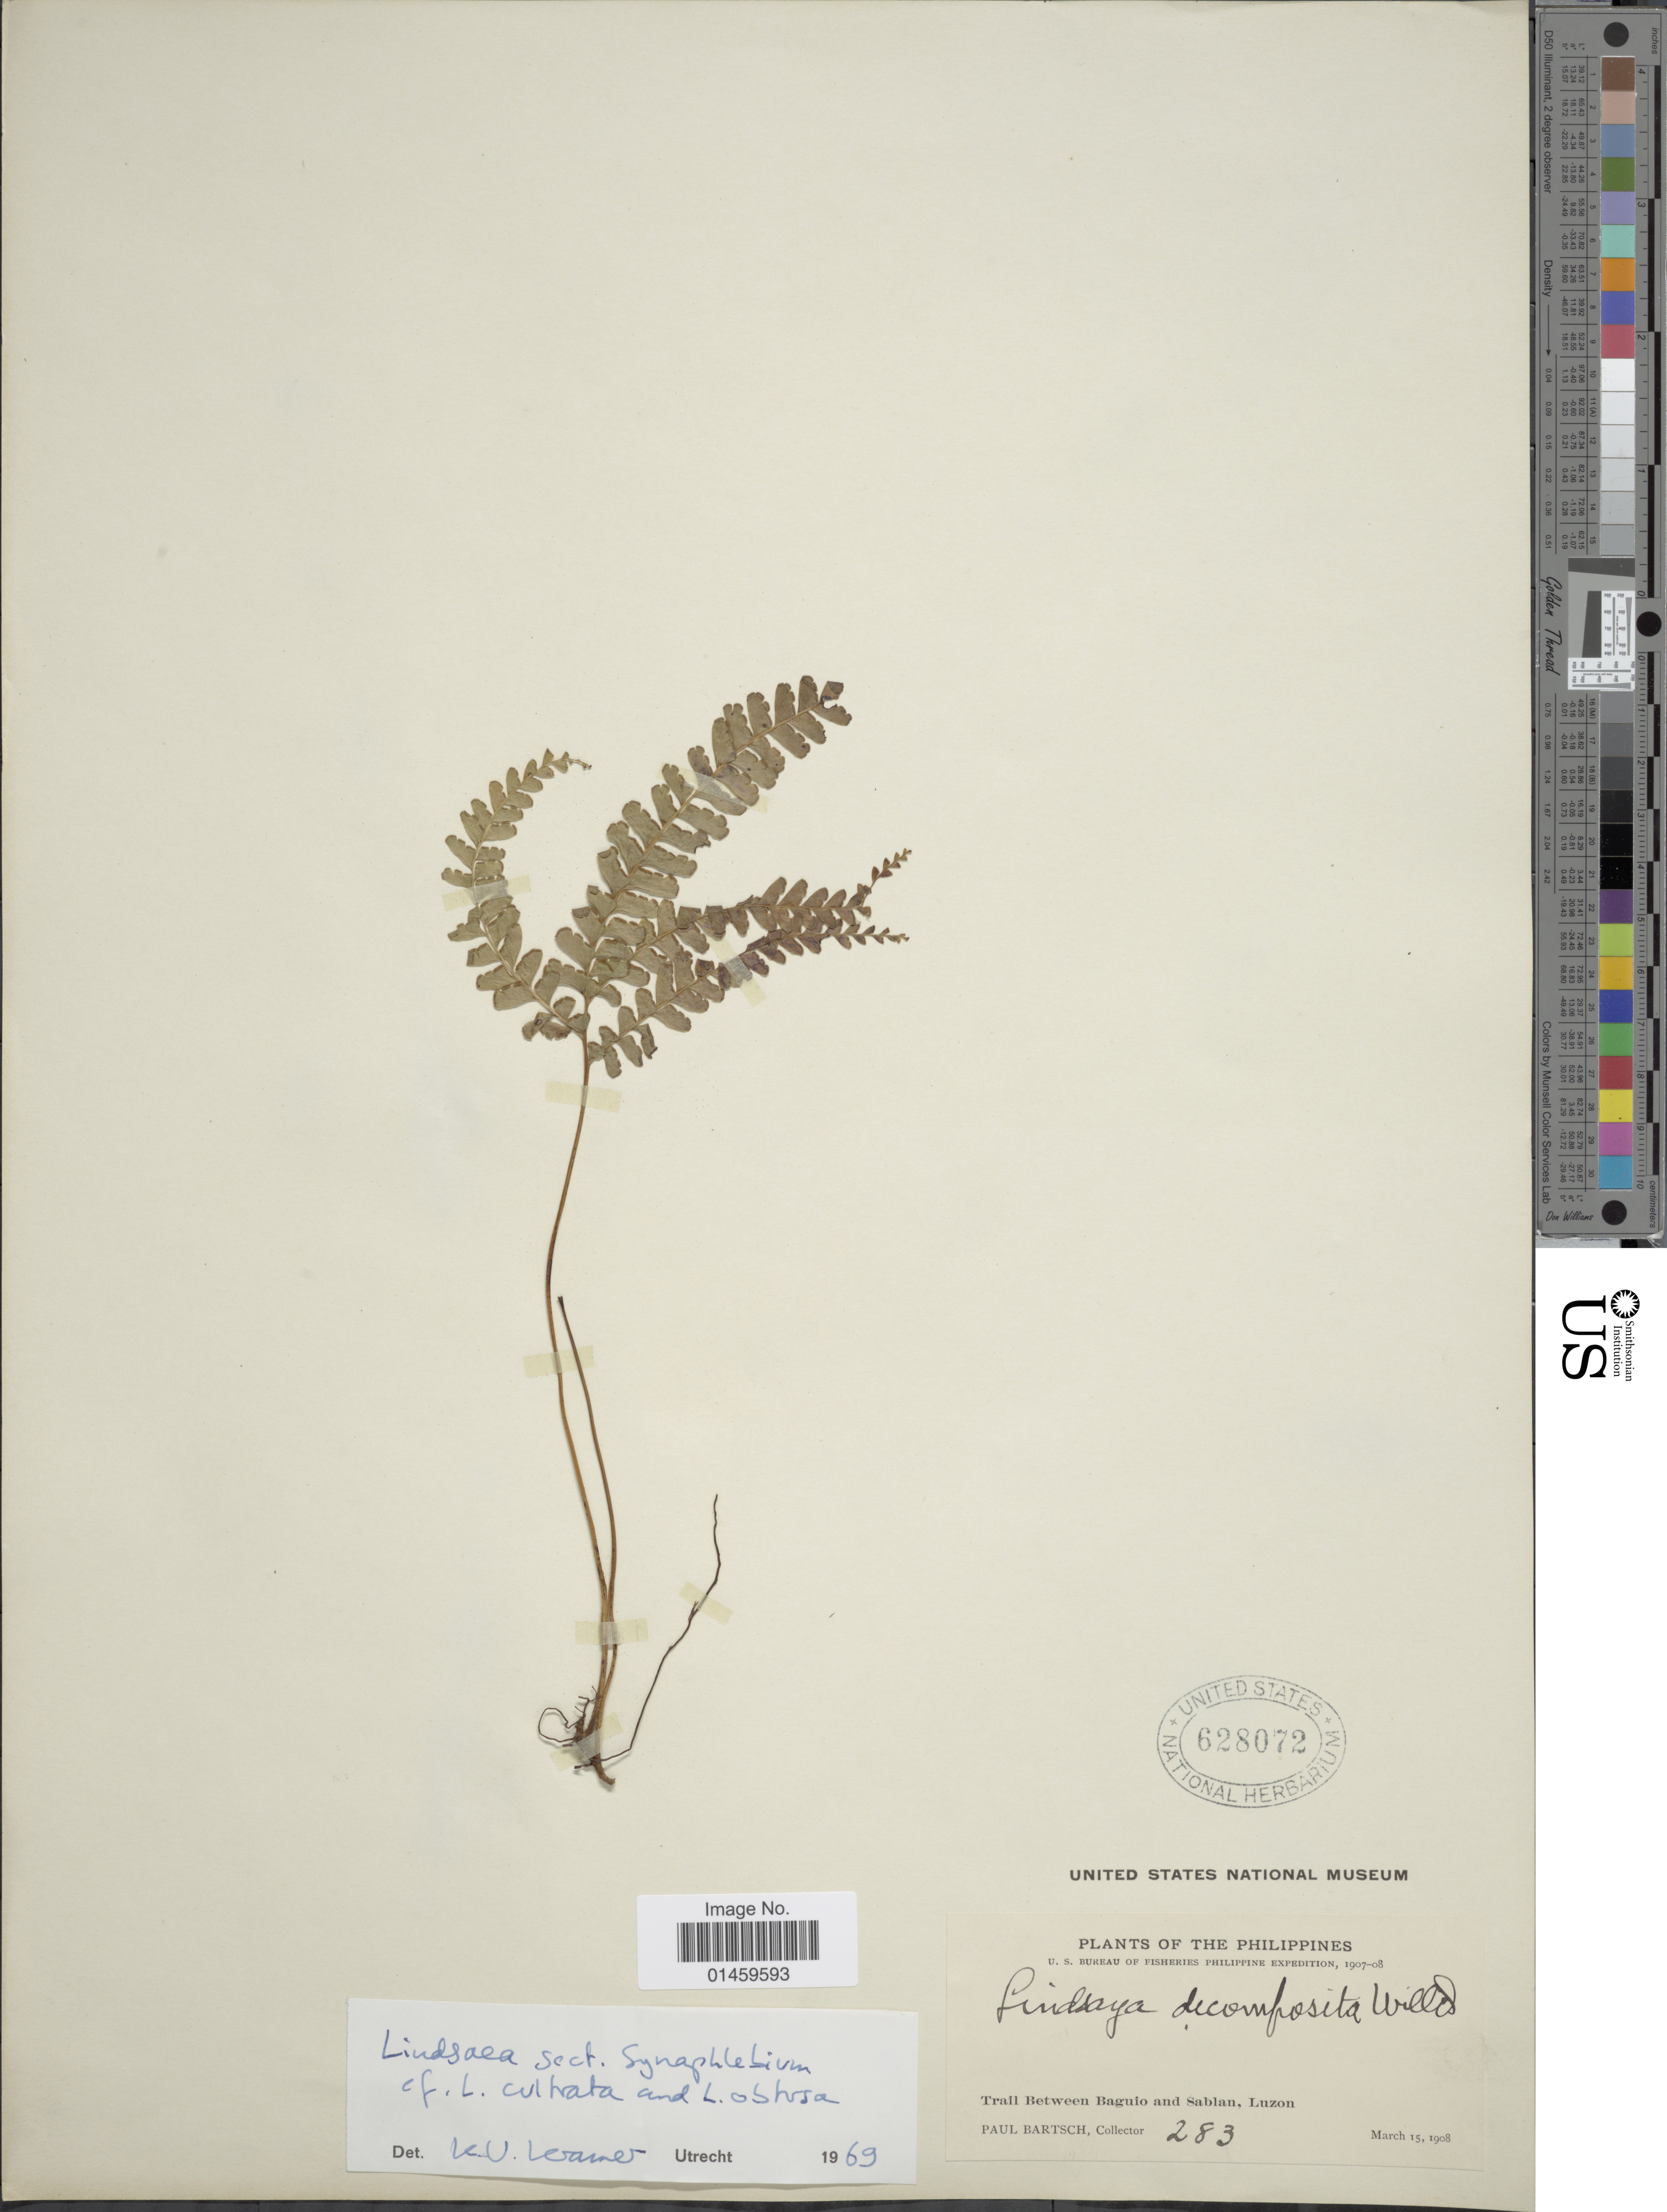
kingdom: Plantae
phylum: Tracheophyta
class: Polypodiopsida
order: Polypodiales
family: Lindsaeaceae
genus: Lindsaea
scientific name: Lindsaea odorata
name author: Roxb.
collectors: P. Bartsch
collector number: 283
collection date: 1908-03-15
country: Philippines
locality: Trail between Baguio and Sablan, Luzon.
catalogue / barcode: US 628072